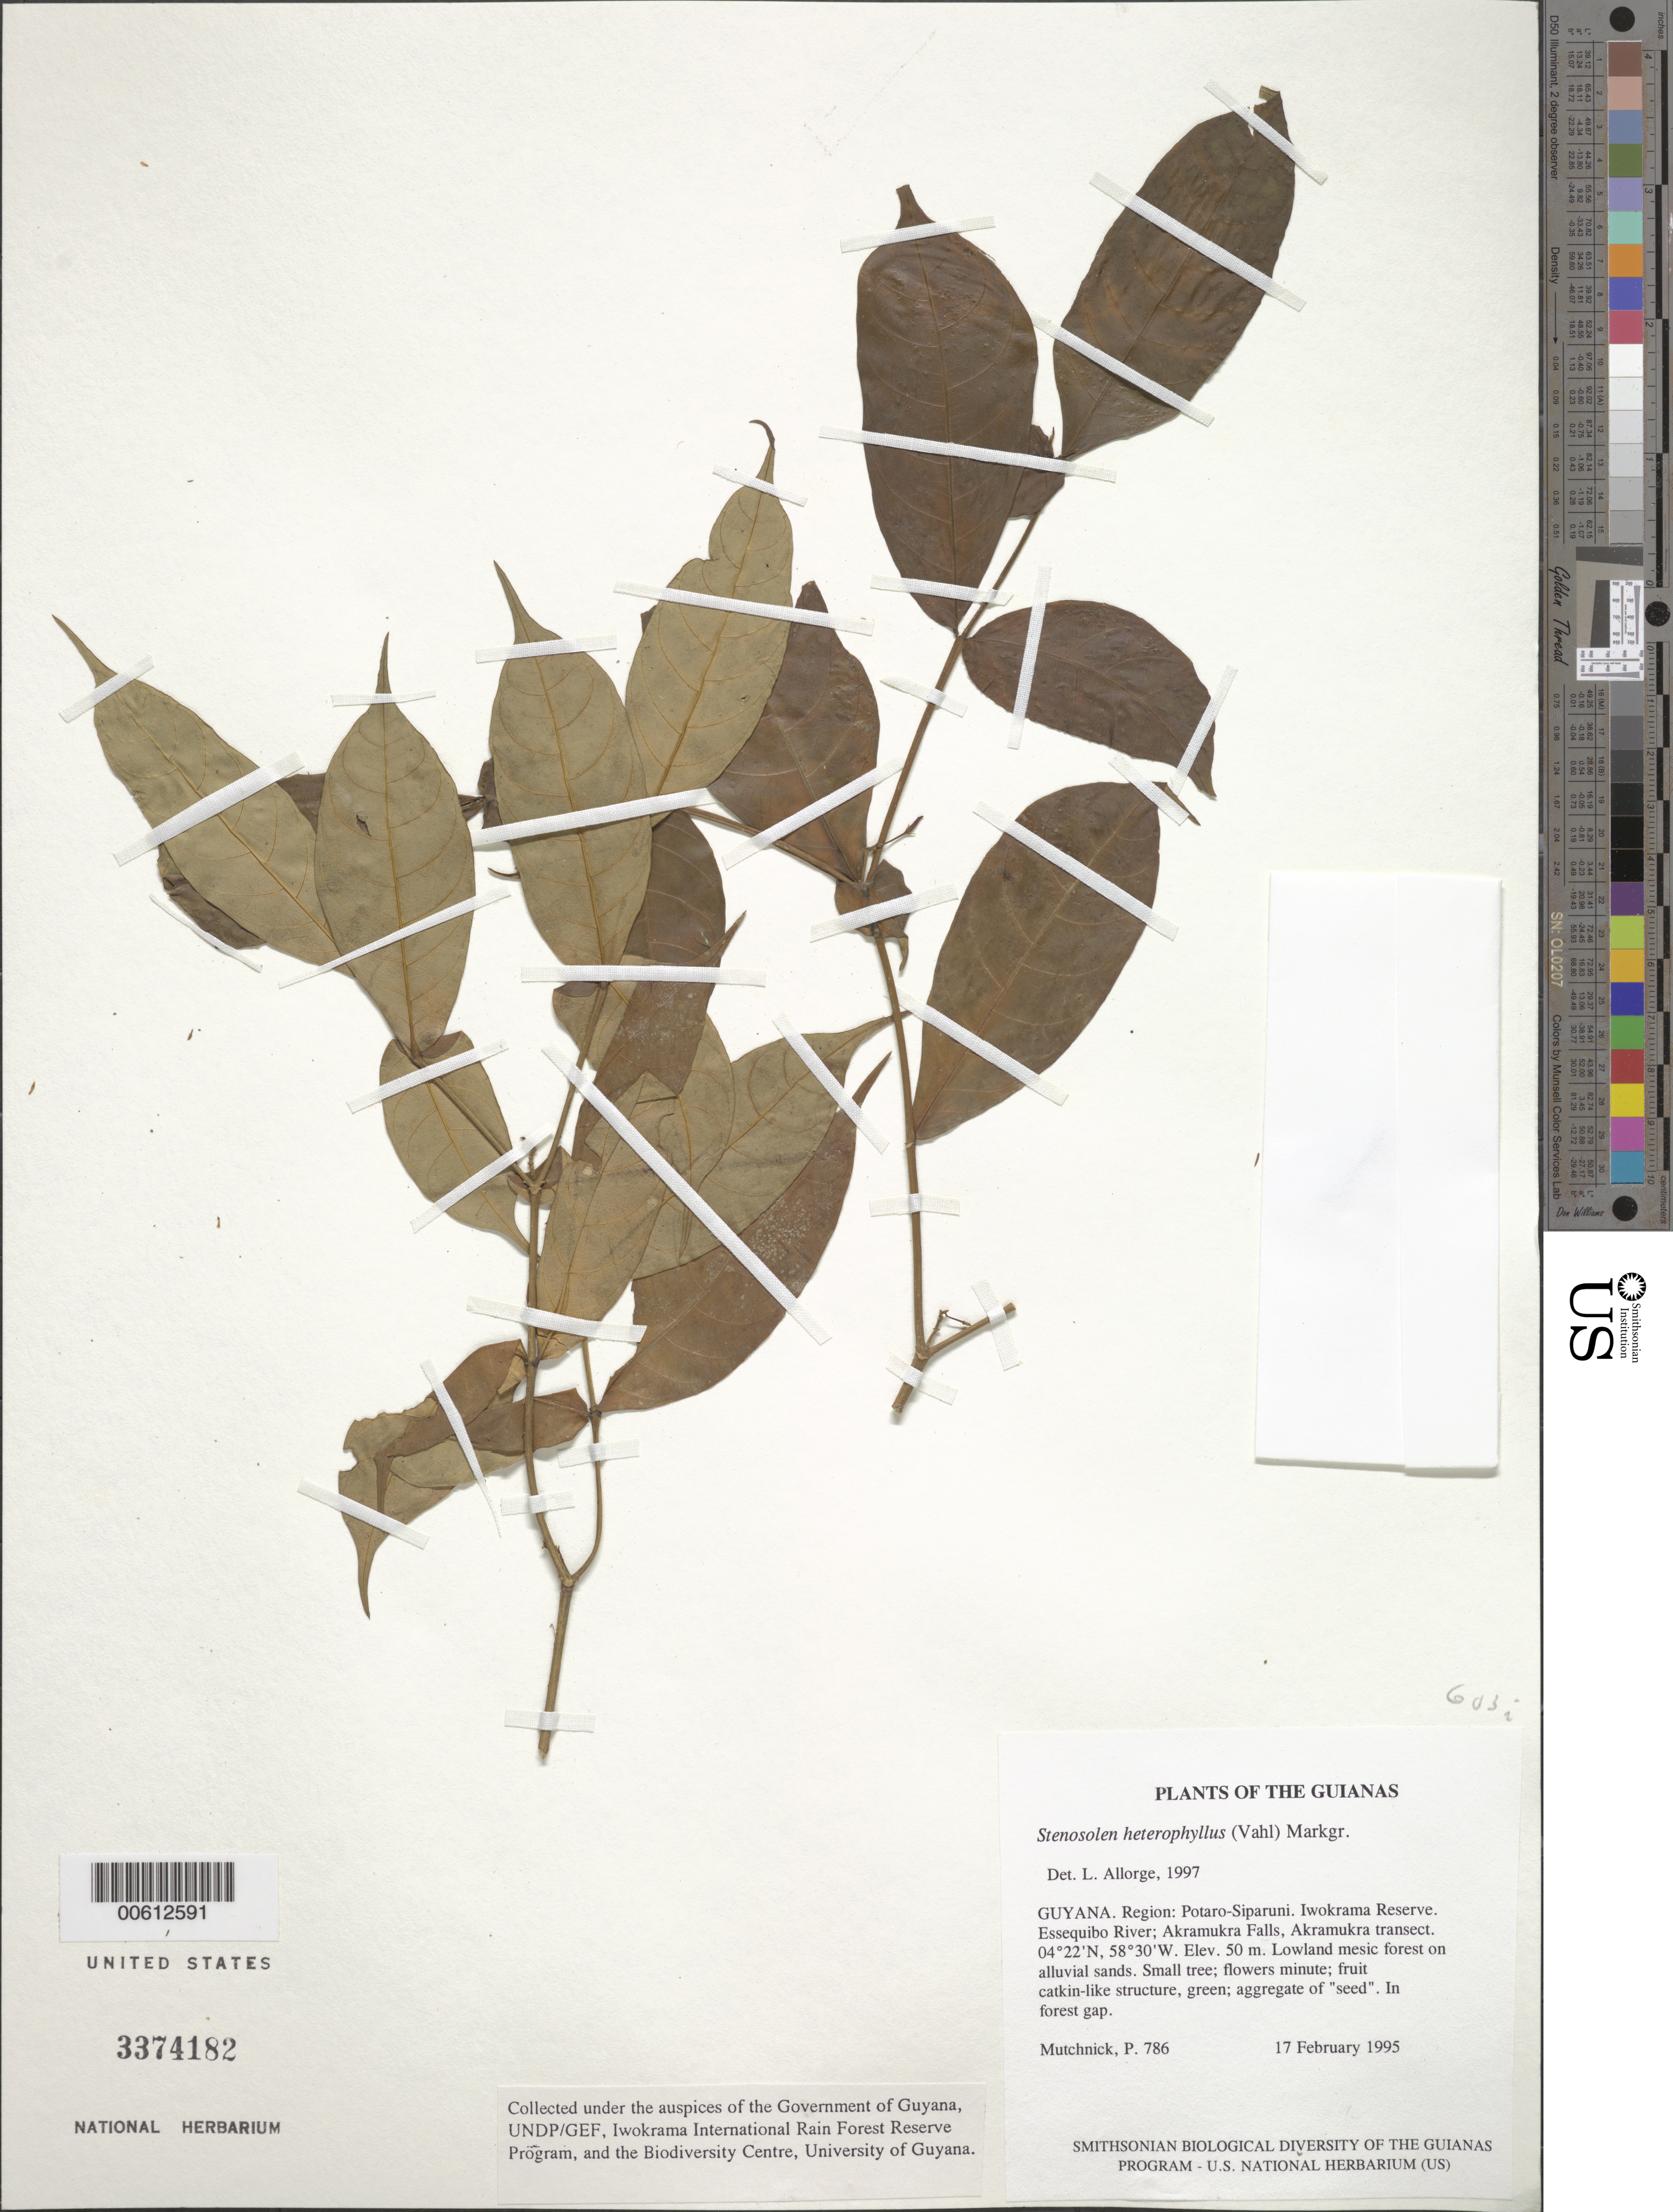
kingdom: Plantae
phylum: Tracheophyta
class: Magnoliopsida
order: Gentianales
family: Apocynaceae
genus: Tabernaemontana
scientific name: Tabernaemontana heterophylla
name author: Vahl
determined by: Allorge, L.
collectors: P. Mutchnick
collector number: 786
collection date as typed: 17 February 1995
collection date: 1995-02-17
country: Guyana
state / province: Potaro-Siparuni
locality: Iwokrama Reserve. Essequibo River; Akramukra Falls, Akramukra transect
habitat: Lowland mesic forest on alluvial sands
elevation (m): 50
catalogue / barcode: US 3374182